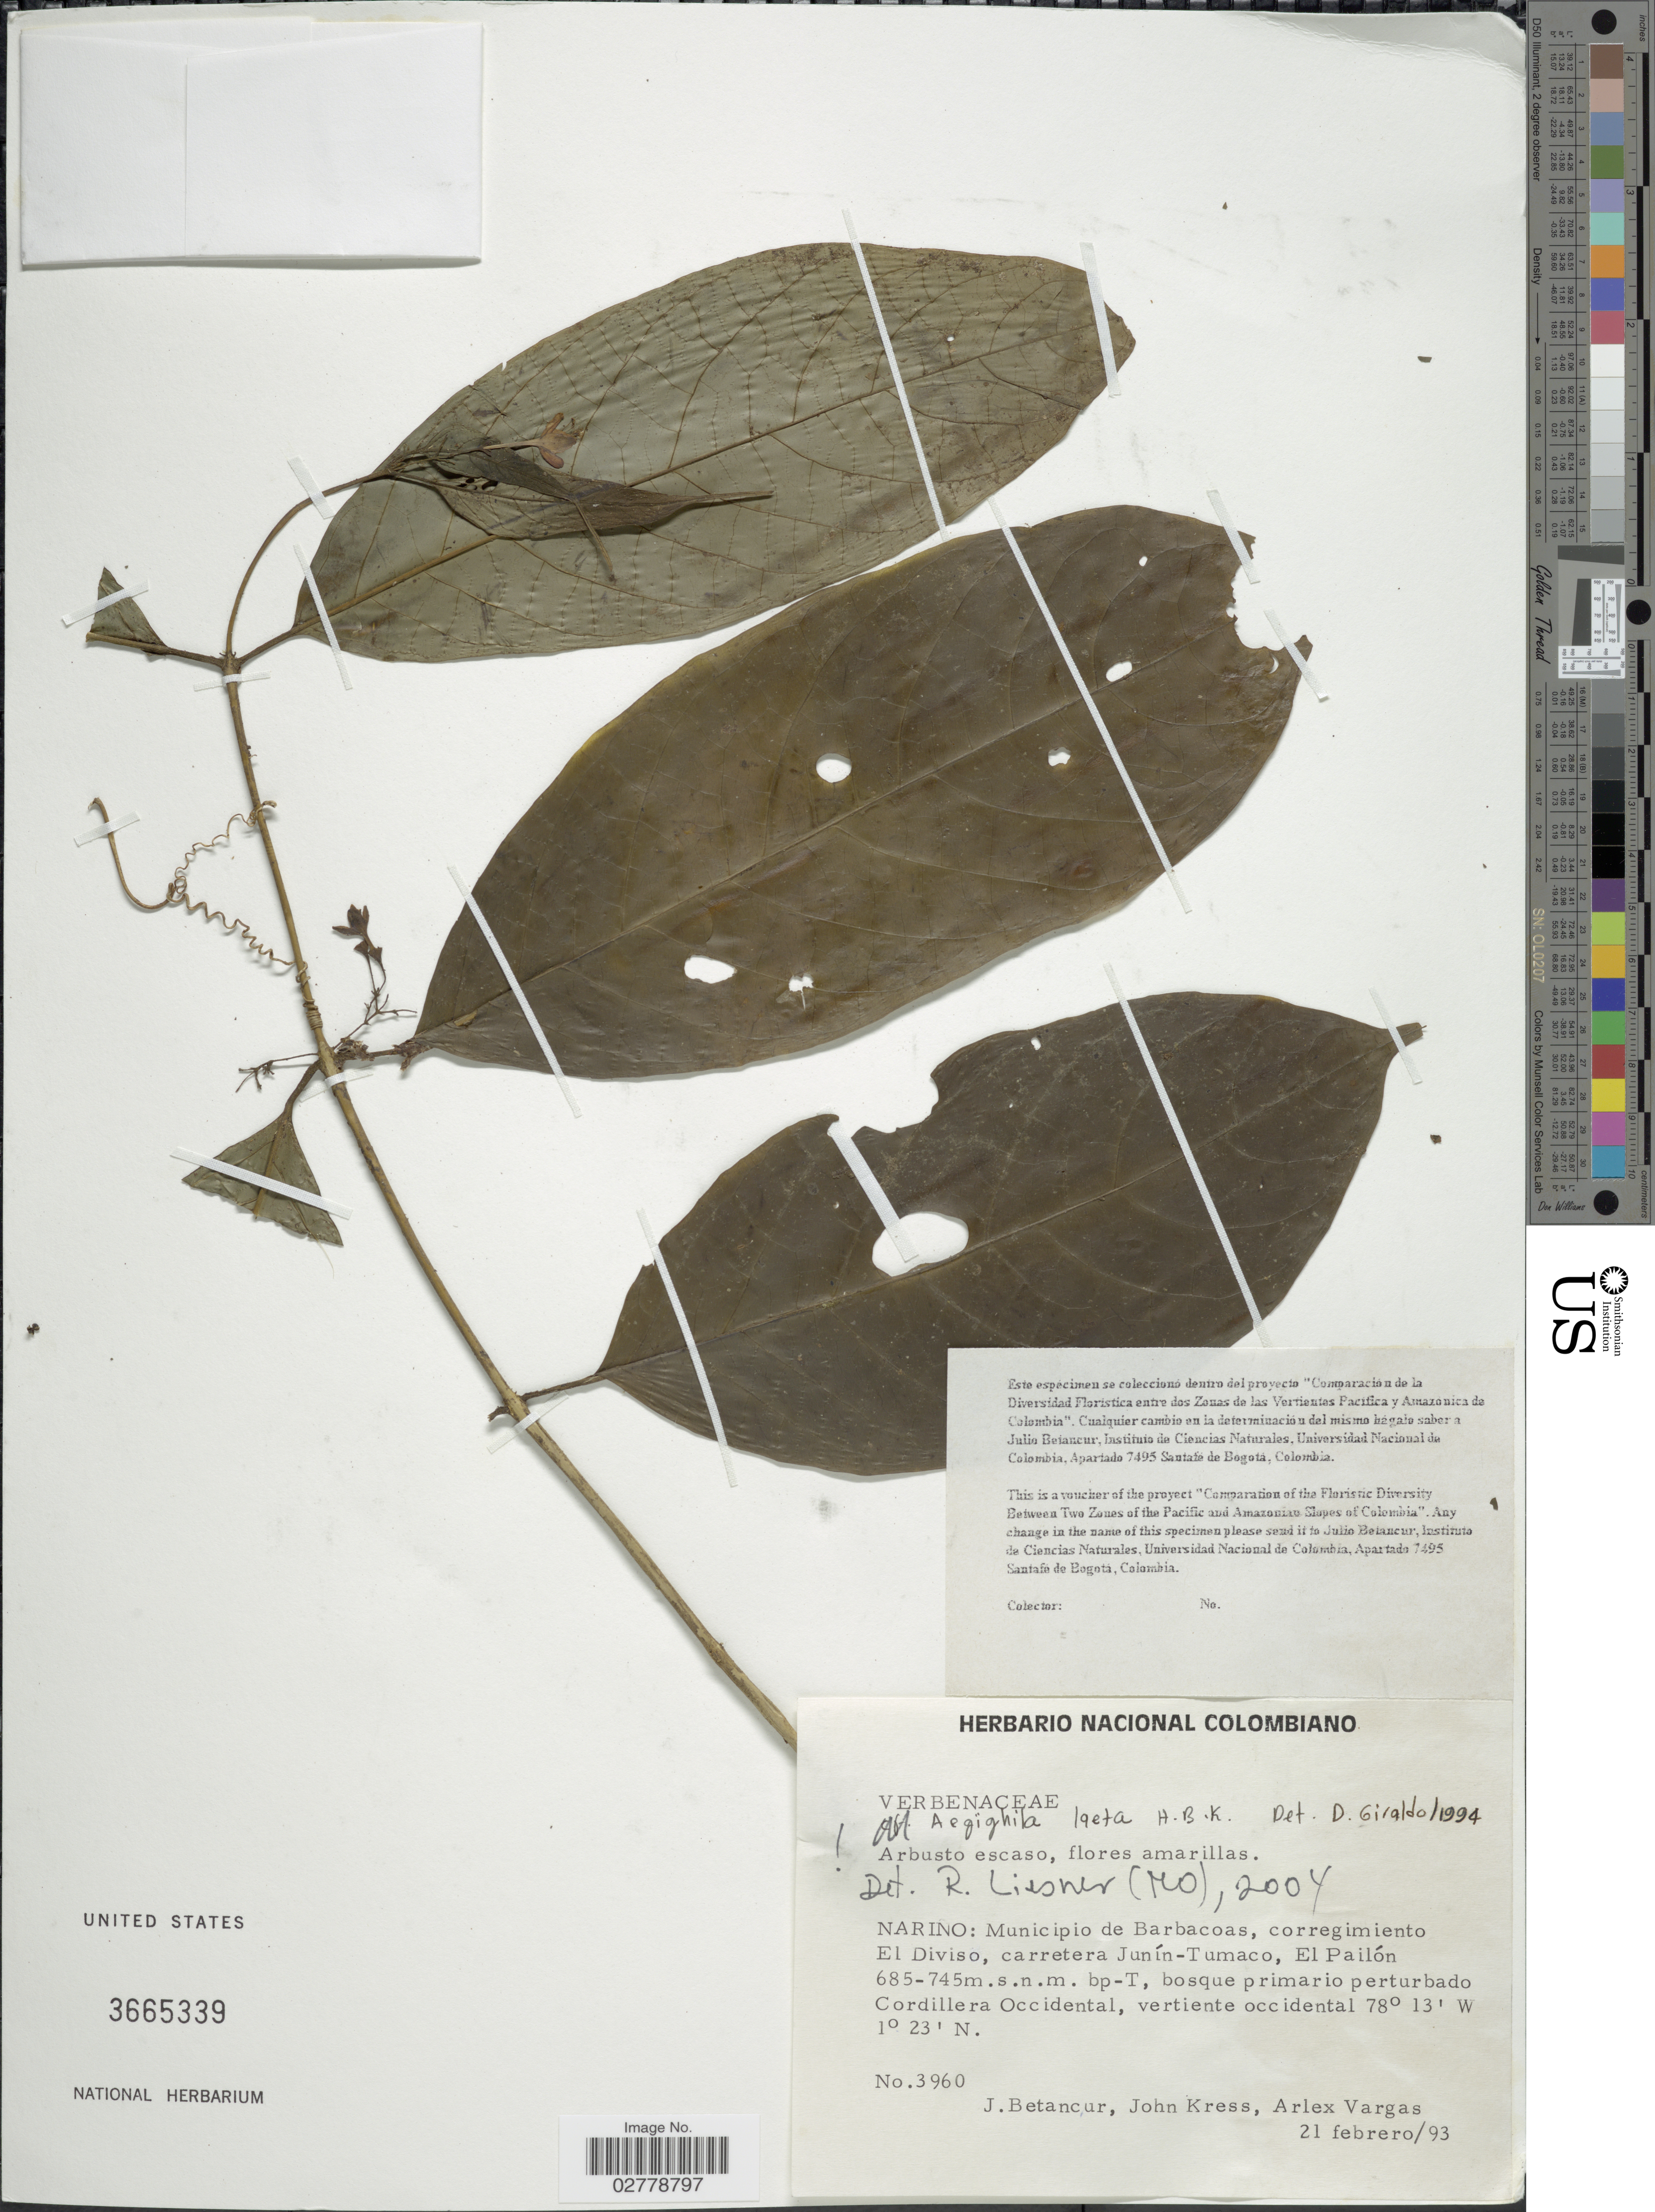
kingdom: Plantae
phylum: Tracheophyta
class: Magnoliopsida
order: Lamiales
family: Lamiaceae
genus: Aegiphila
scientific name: Aegiphila laeta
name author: Kunth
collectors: J. Betancur, J. Kress & A. Vargas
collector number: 3960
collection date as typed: Transcribed d/m/y: 21/2/93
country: Colombia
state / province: Nariño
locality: Municipio de Barbacoas, corregimiento El Divisio, carretera Junín-Tumaco, El Pailón, bp-T, bosque primario perturbado Cordillera Occidental, vertiente occidental.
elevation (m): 685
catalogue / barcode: US 3665339